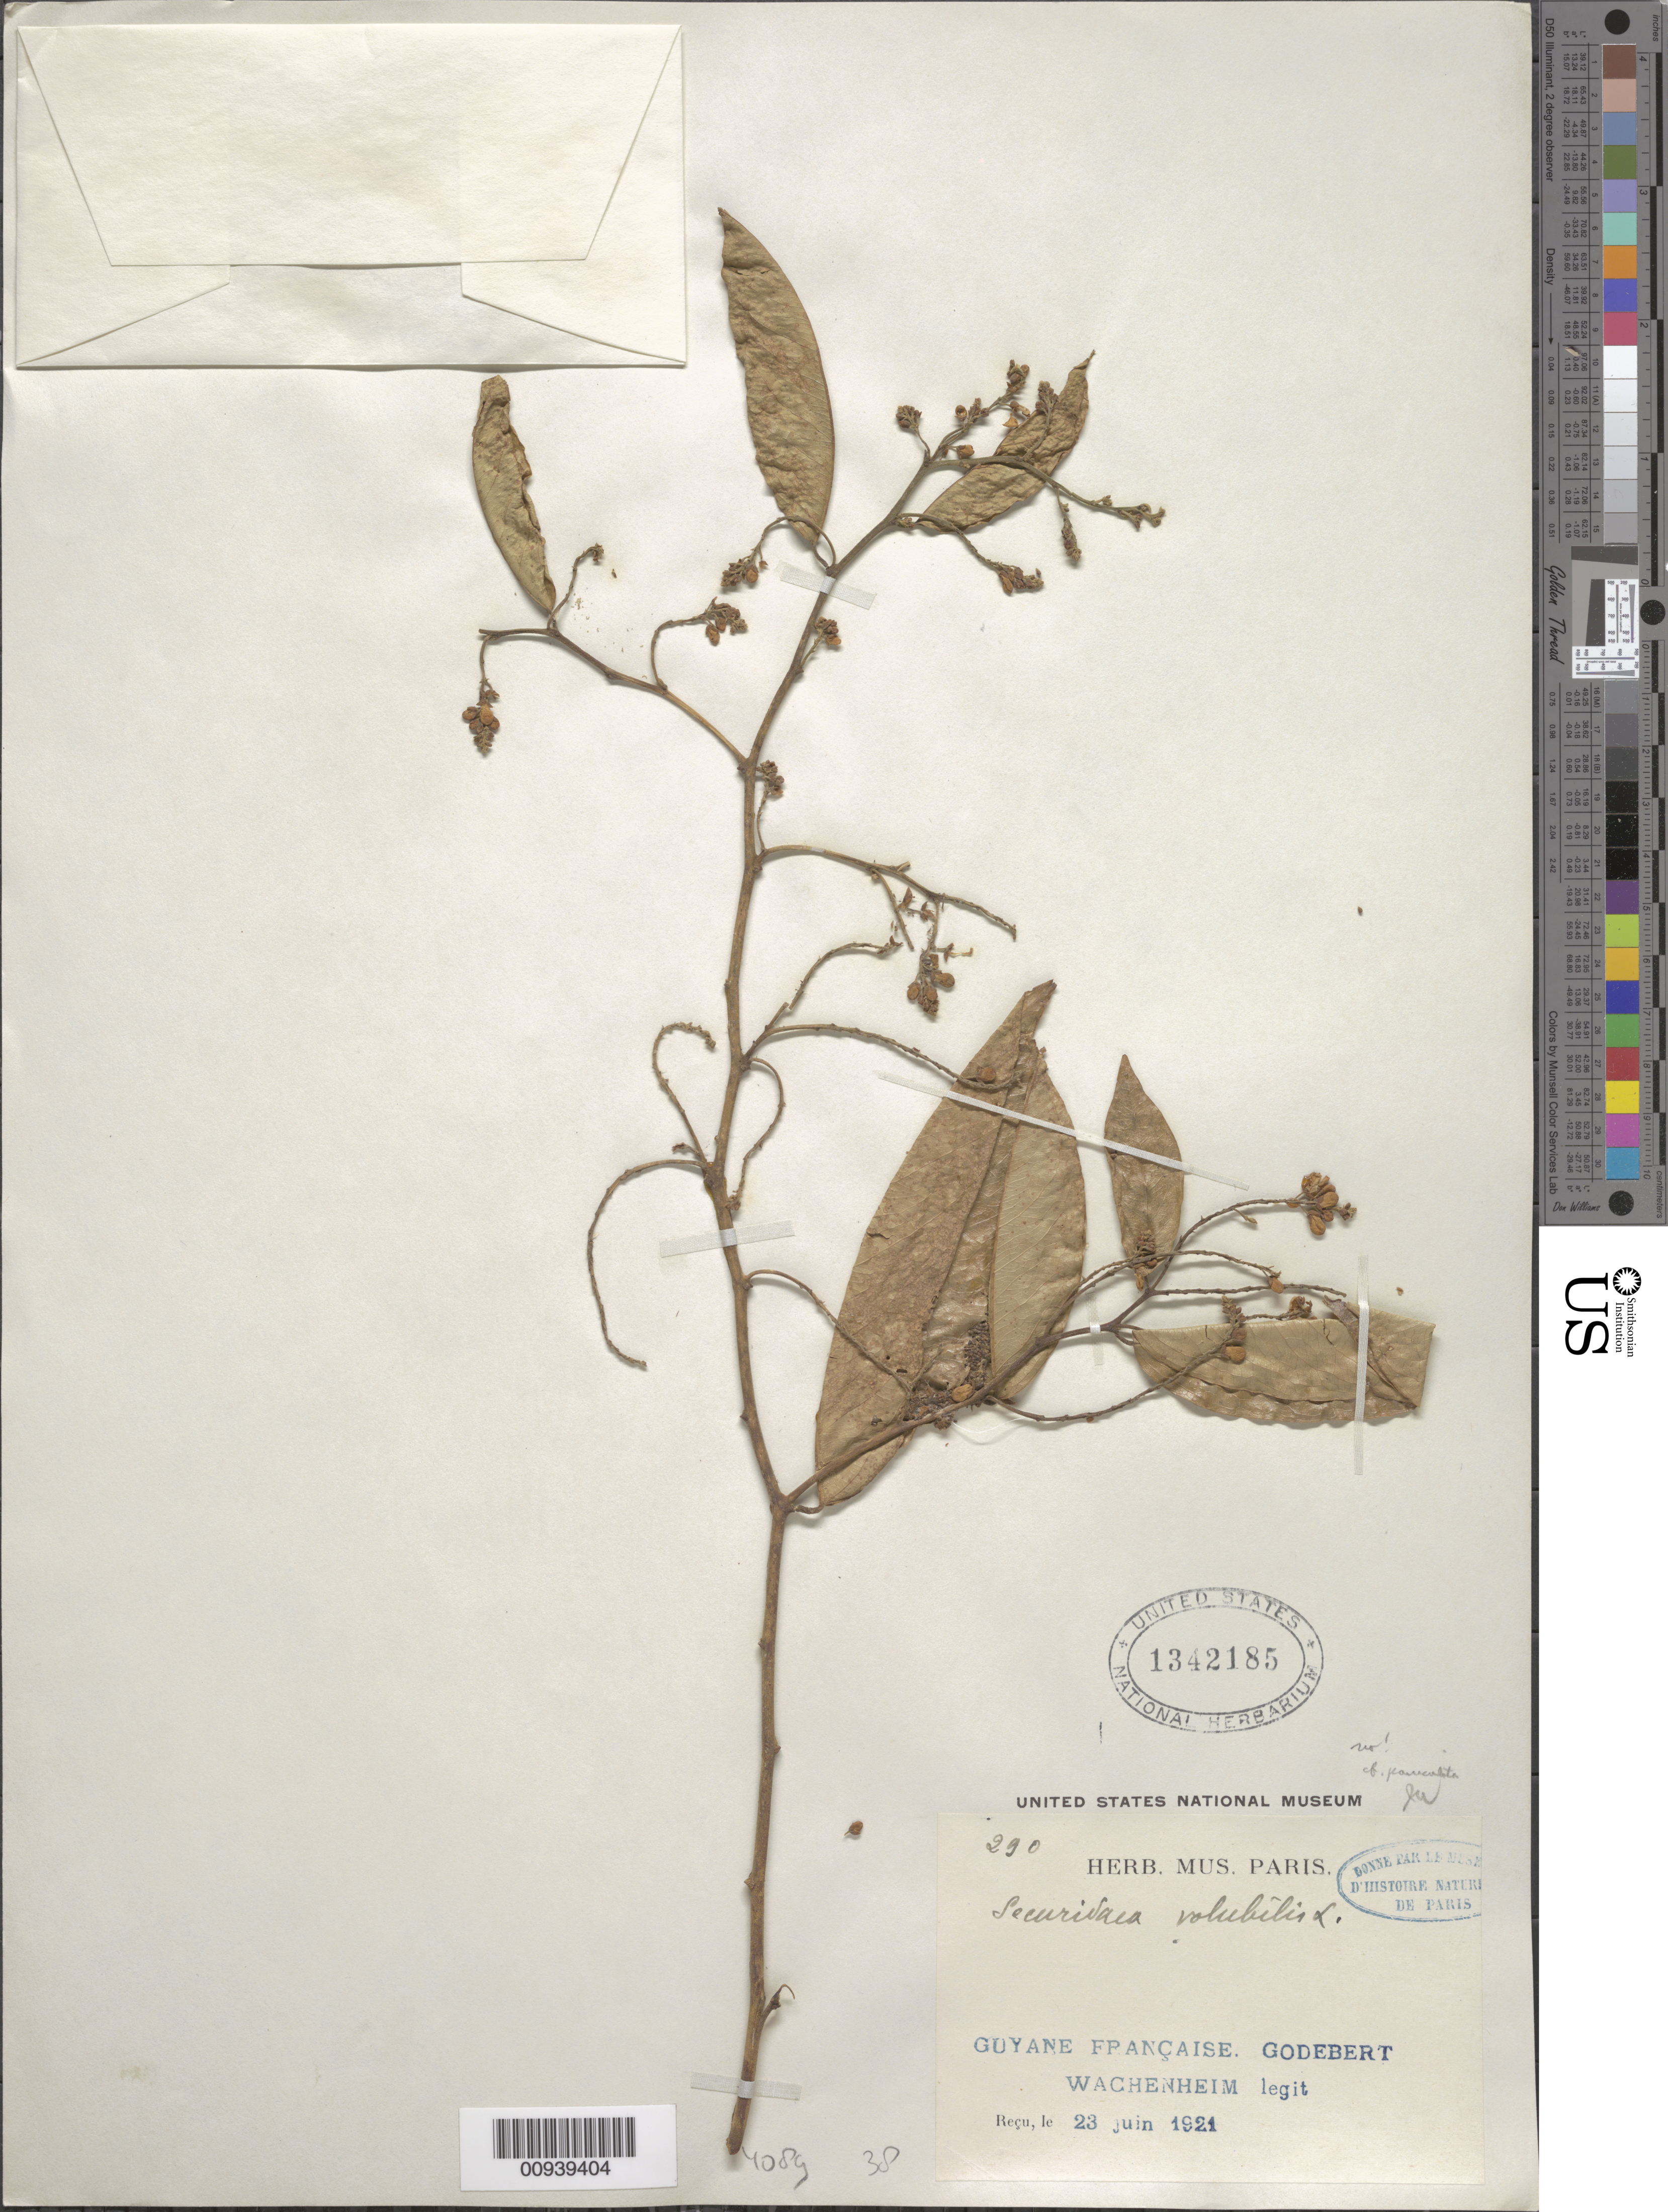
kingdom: Plantae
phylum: Tracheophyta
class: Magnoliopsida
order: Fabales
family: Polygalaceae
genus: Securidaca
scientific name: Securidaca volubilis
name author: L.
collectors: -. Wachenheim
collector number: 290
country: French Guiana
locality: Guyane Française. Godebert.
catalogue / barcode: US 1342185